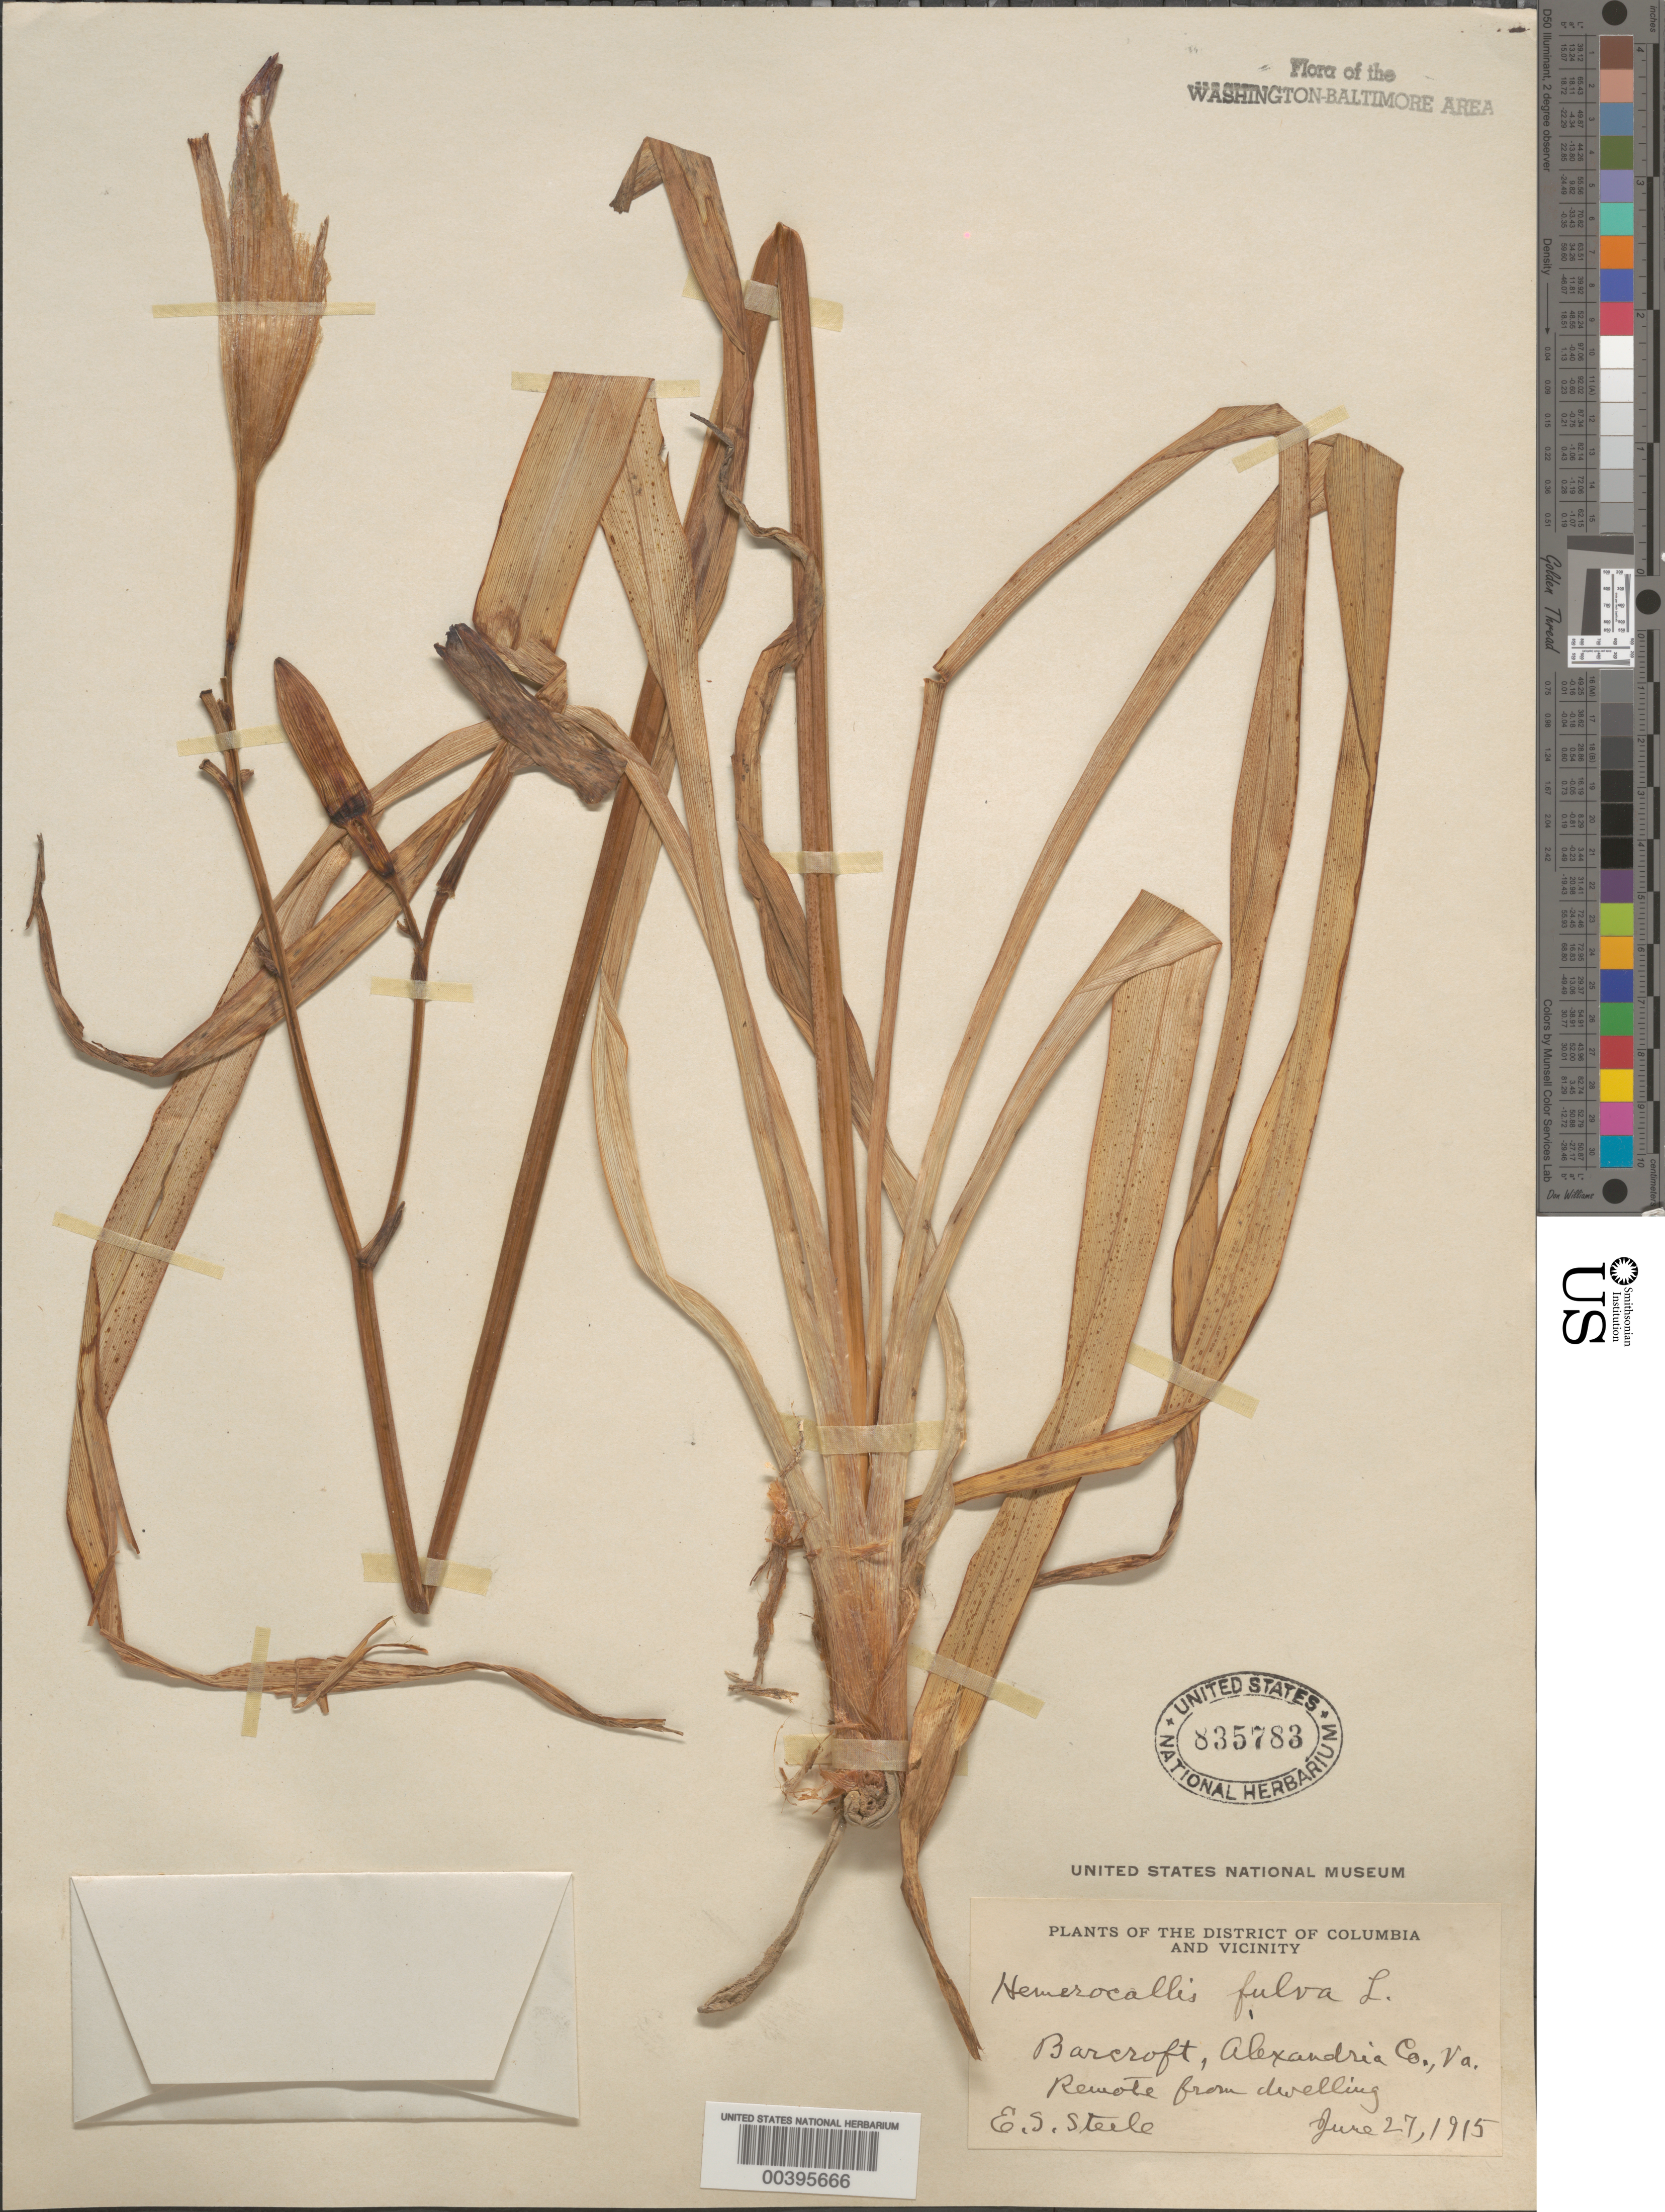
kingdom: Plantae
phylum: Tracheophyta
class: Liliopsida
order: Asparagales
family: Asphodelaceae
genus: Hemerocallis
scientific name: Hemerocallis fulva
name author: L.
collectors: E. Steele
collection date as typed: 27 Jun 1915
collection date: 1915-06-27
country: United States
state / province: Virginia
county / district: Arlington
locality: Barcroft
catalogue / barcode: US 835783